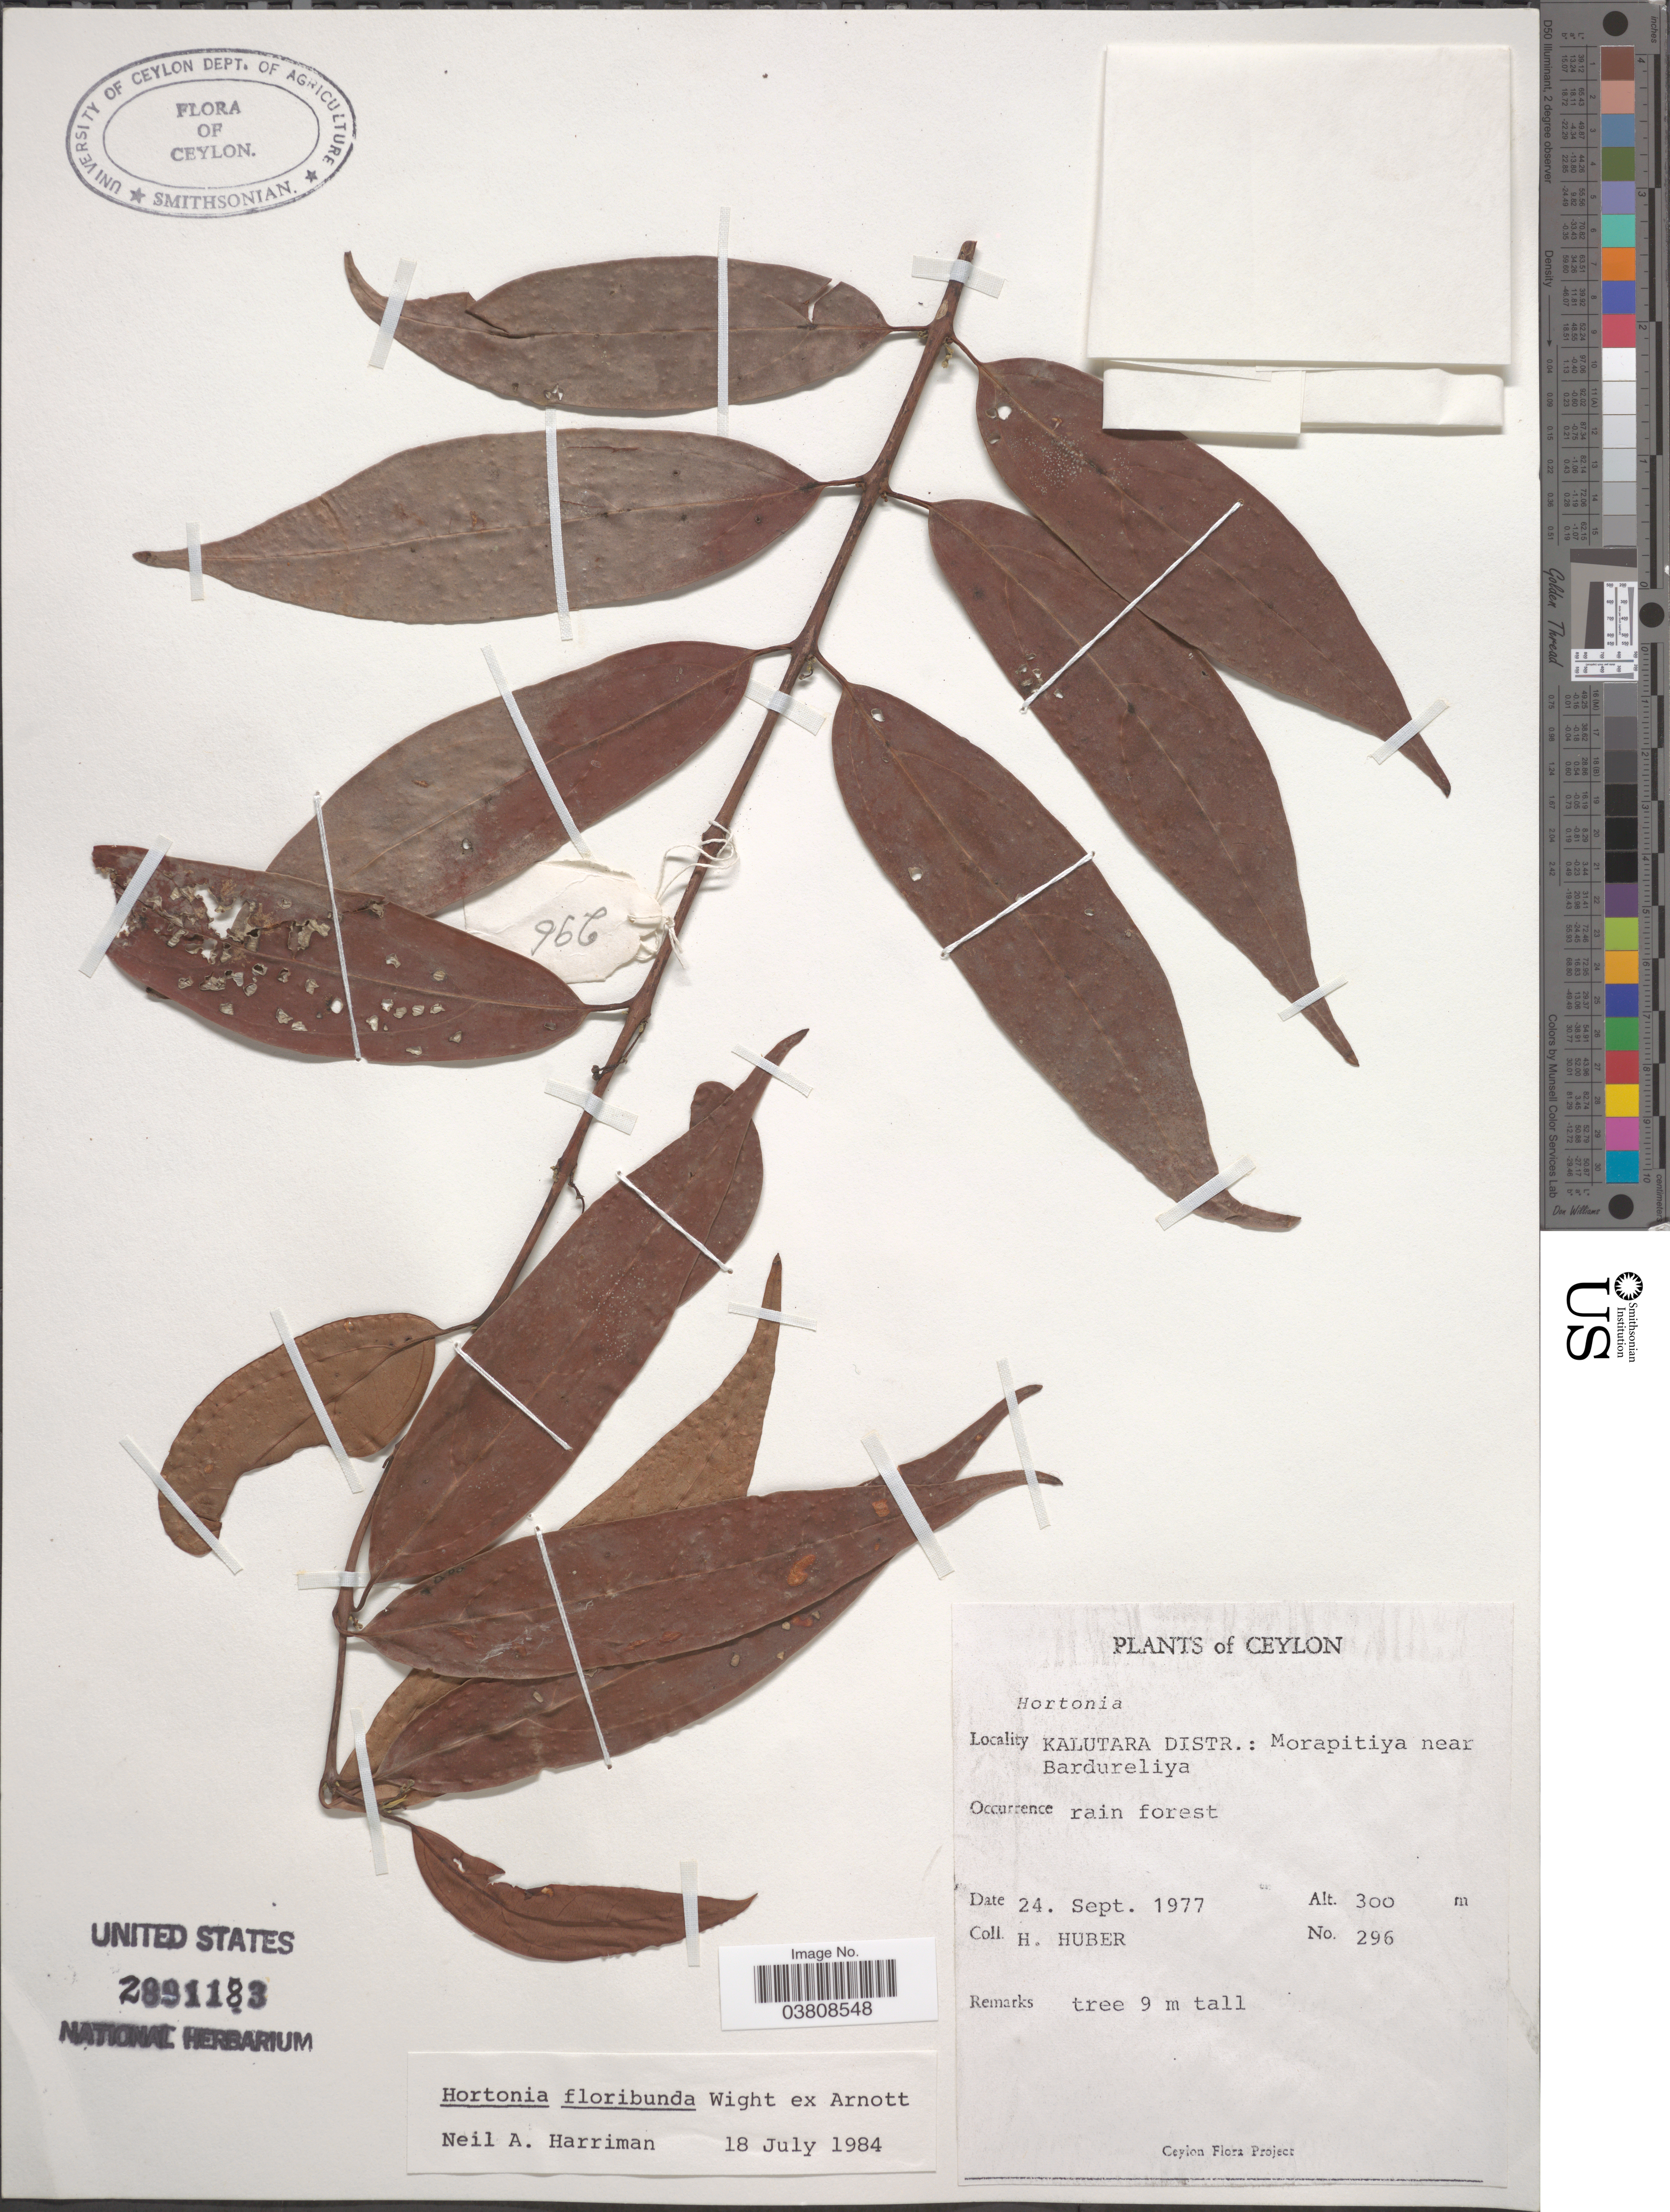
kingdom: Plantae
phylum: Tracheophyta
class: Magnoliopsida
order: Laurales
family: Monimiaceae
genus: Hortonia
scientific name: Hortonia floribunda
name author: Wight ex Arn.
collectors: H. Huber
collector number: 296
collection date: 1977-09-24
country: Sri Lanka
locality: Ceylon. Kalutara Distr.: Morapitiya near Bardureliya.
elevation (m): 300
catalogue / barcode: US 2891183